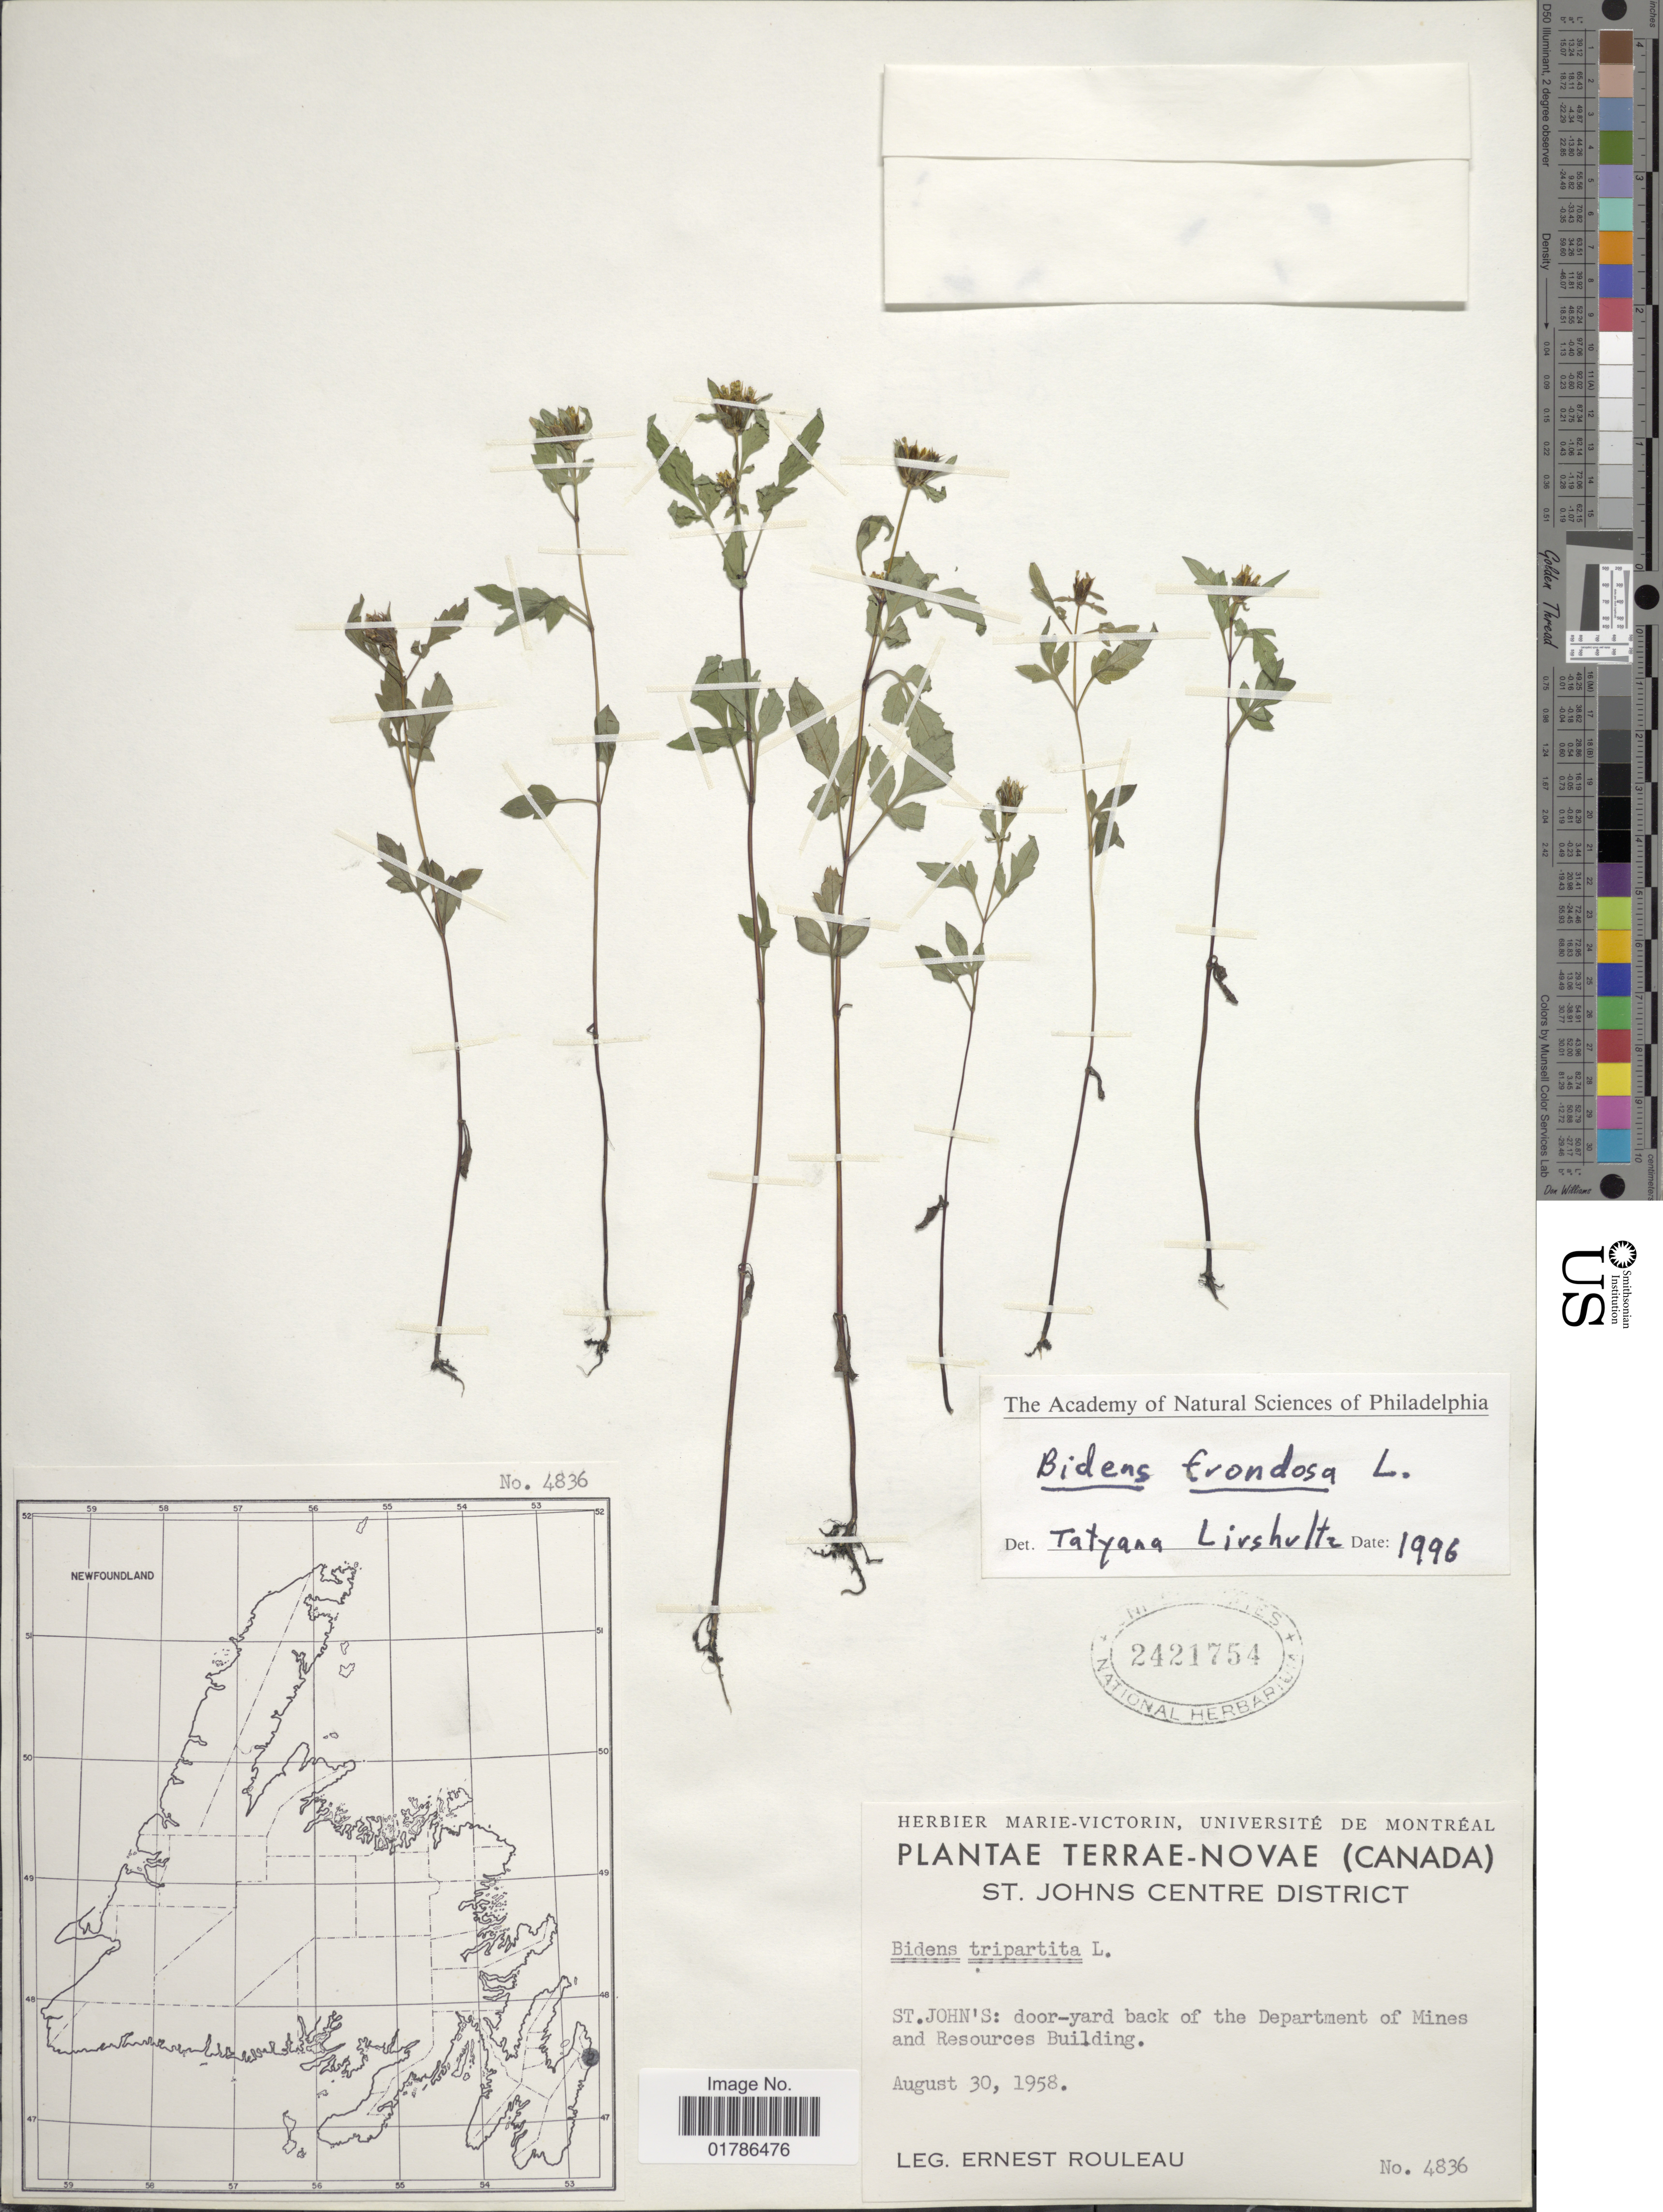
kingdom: Plantae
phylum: Tracheophyta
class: Magnoliopsida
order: Asterales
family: Asteraceae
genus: Bidens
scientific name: Bidens frondosa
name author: L.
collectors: E. Rouleau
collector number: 4836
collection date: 1958-08-30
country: Canada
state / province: Newfoundland and Labrador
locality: Terrae-Novae, St. Johns Centre District, St. John's : door yard back of the Department of Mines and Resources Building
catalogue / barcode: US 2421754